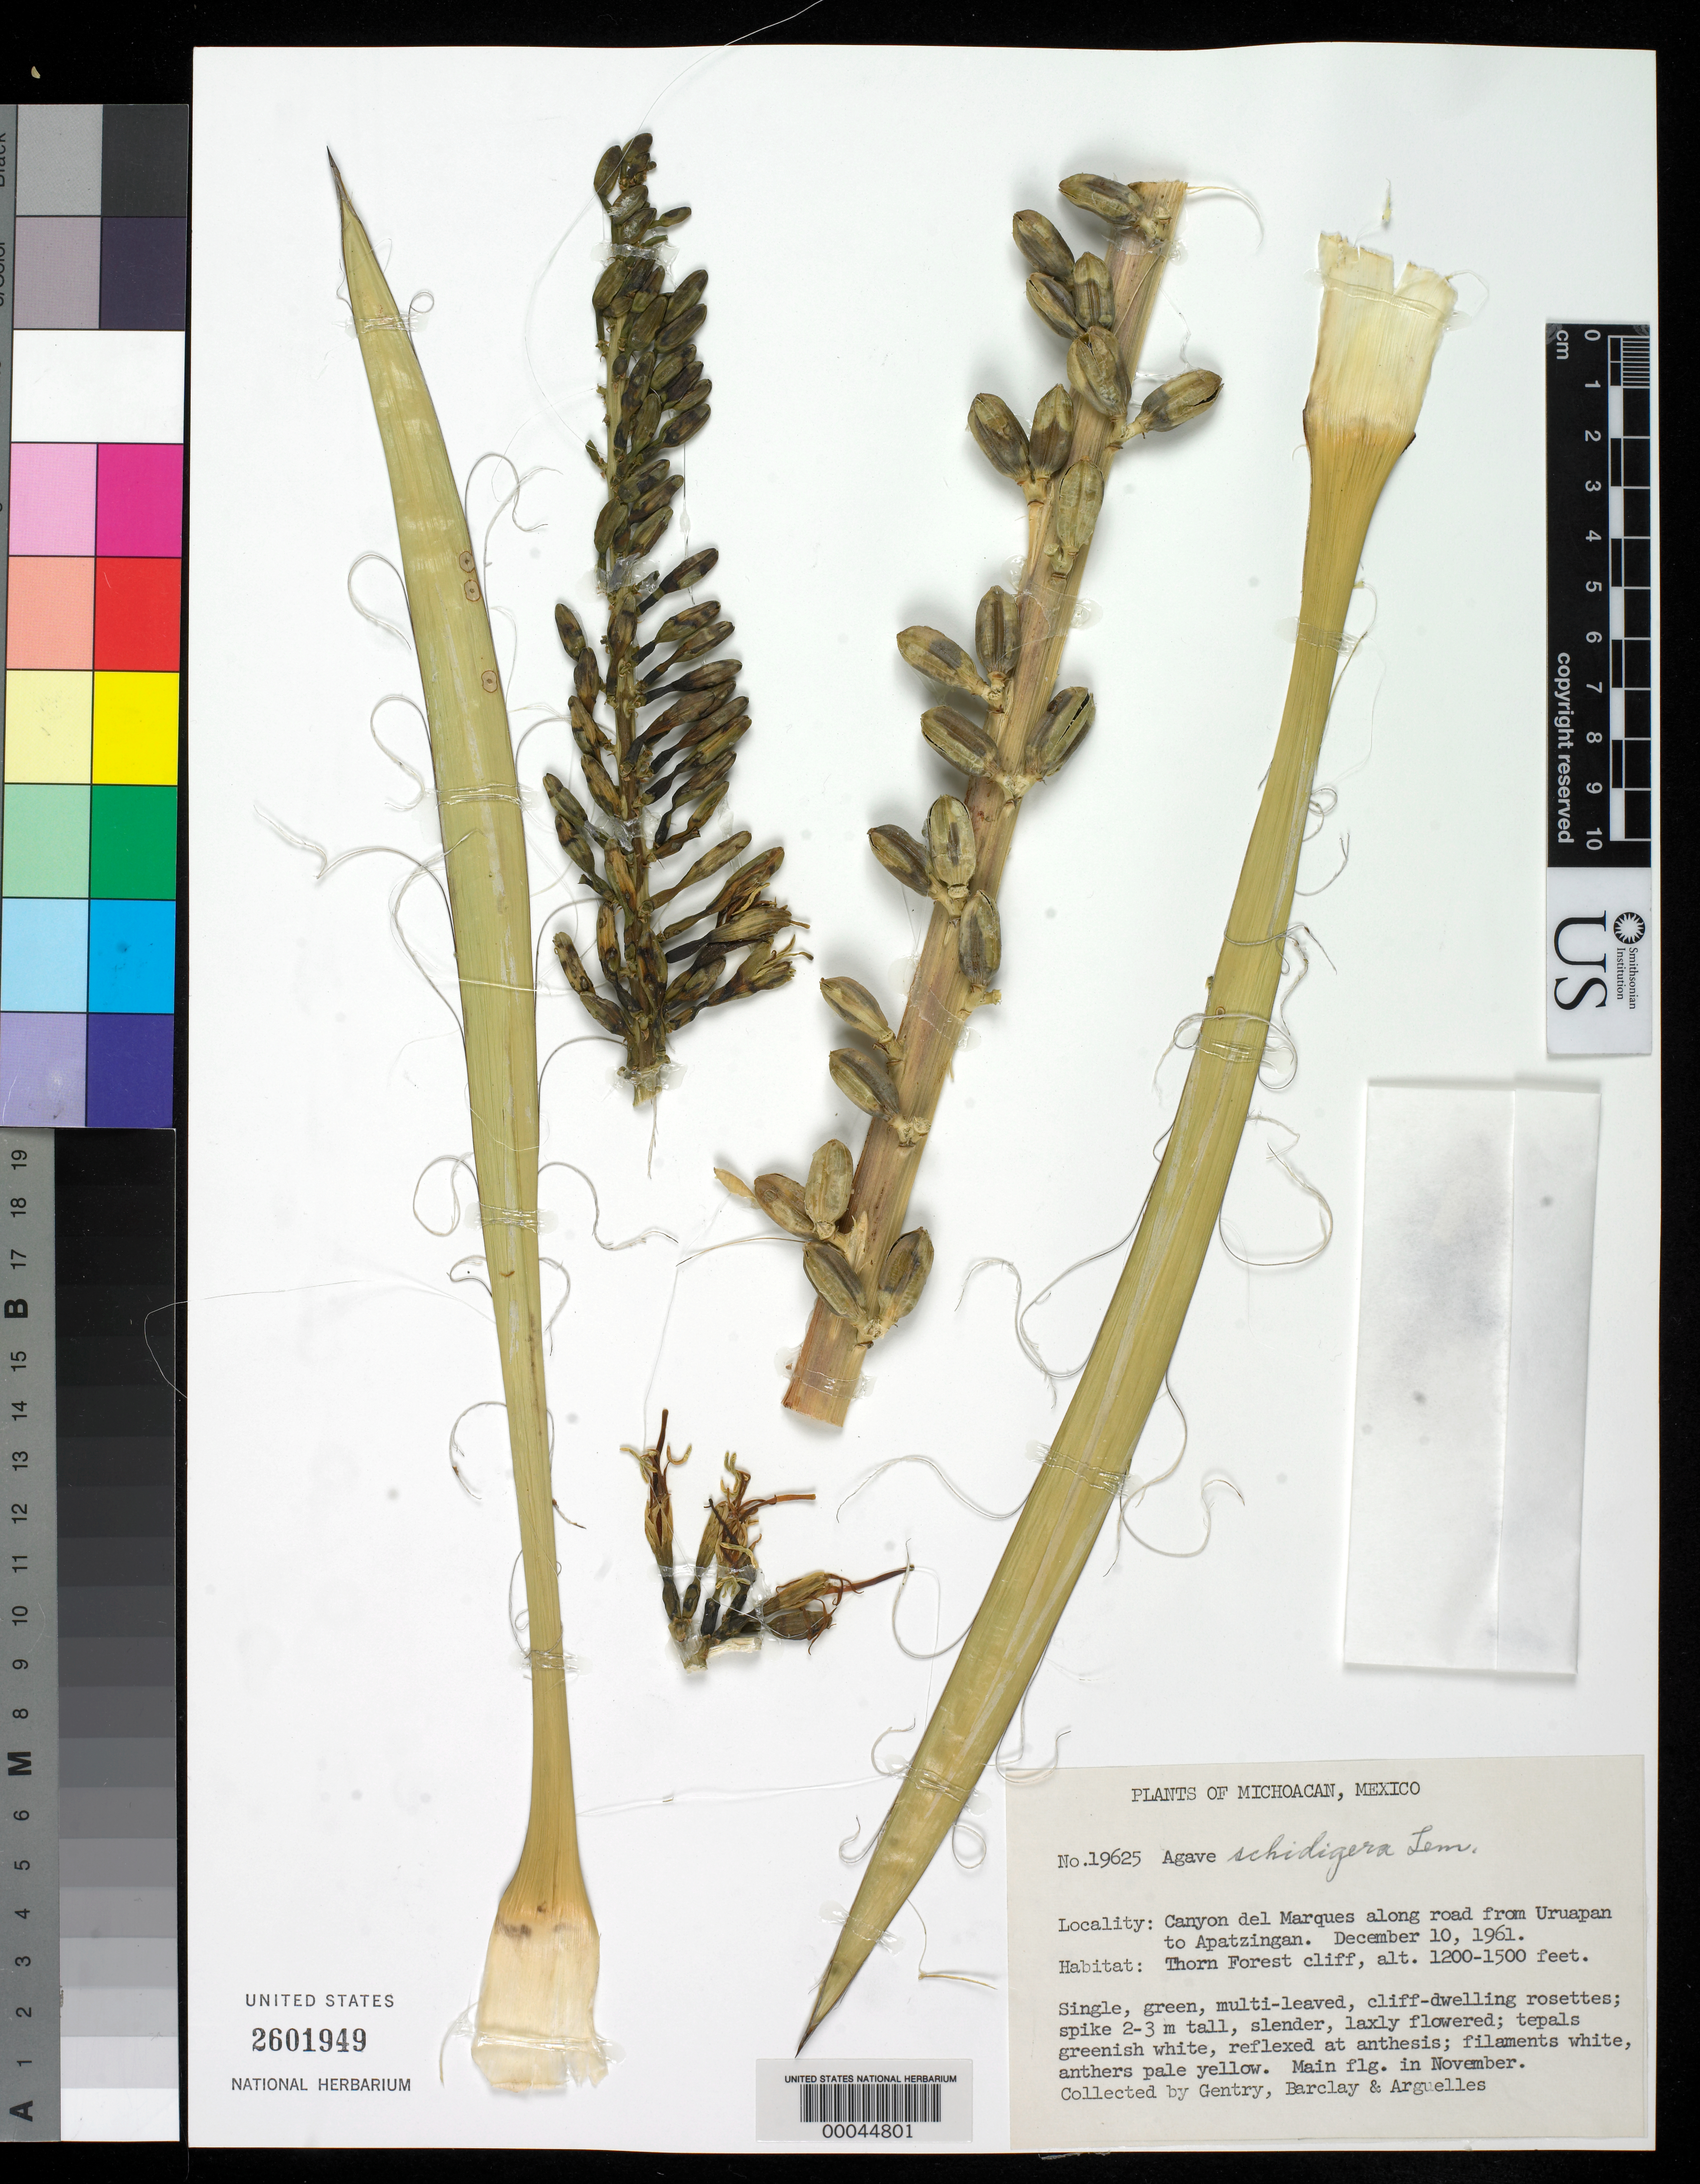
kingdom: Plantae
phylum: Tracheophyta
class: Liliopsida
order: Asparagales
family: Asparagaceae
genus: Agave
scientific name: Agave schidigera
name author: Lem.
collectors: H. S. Gentry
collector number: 19625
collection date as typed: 10 Dec 1961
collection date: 1961-12-10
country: Mexico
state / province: Michoacán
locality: Canyon del Marques along road from Uruapan to Apatzingan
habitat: Thorn forest cliff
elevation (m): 366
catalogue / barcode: US 2601949